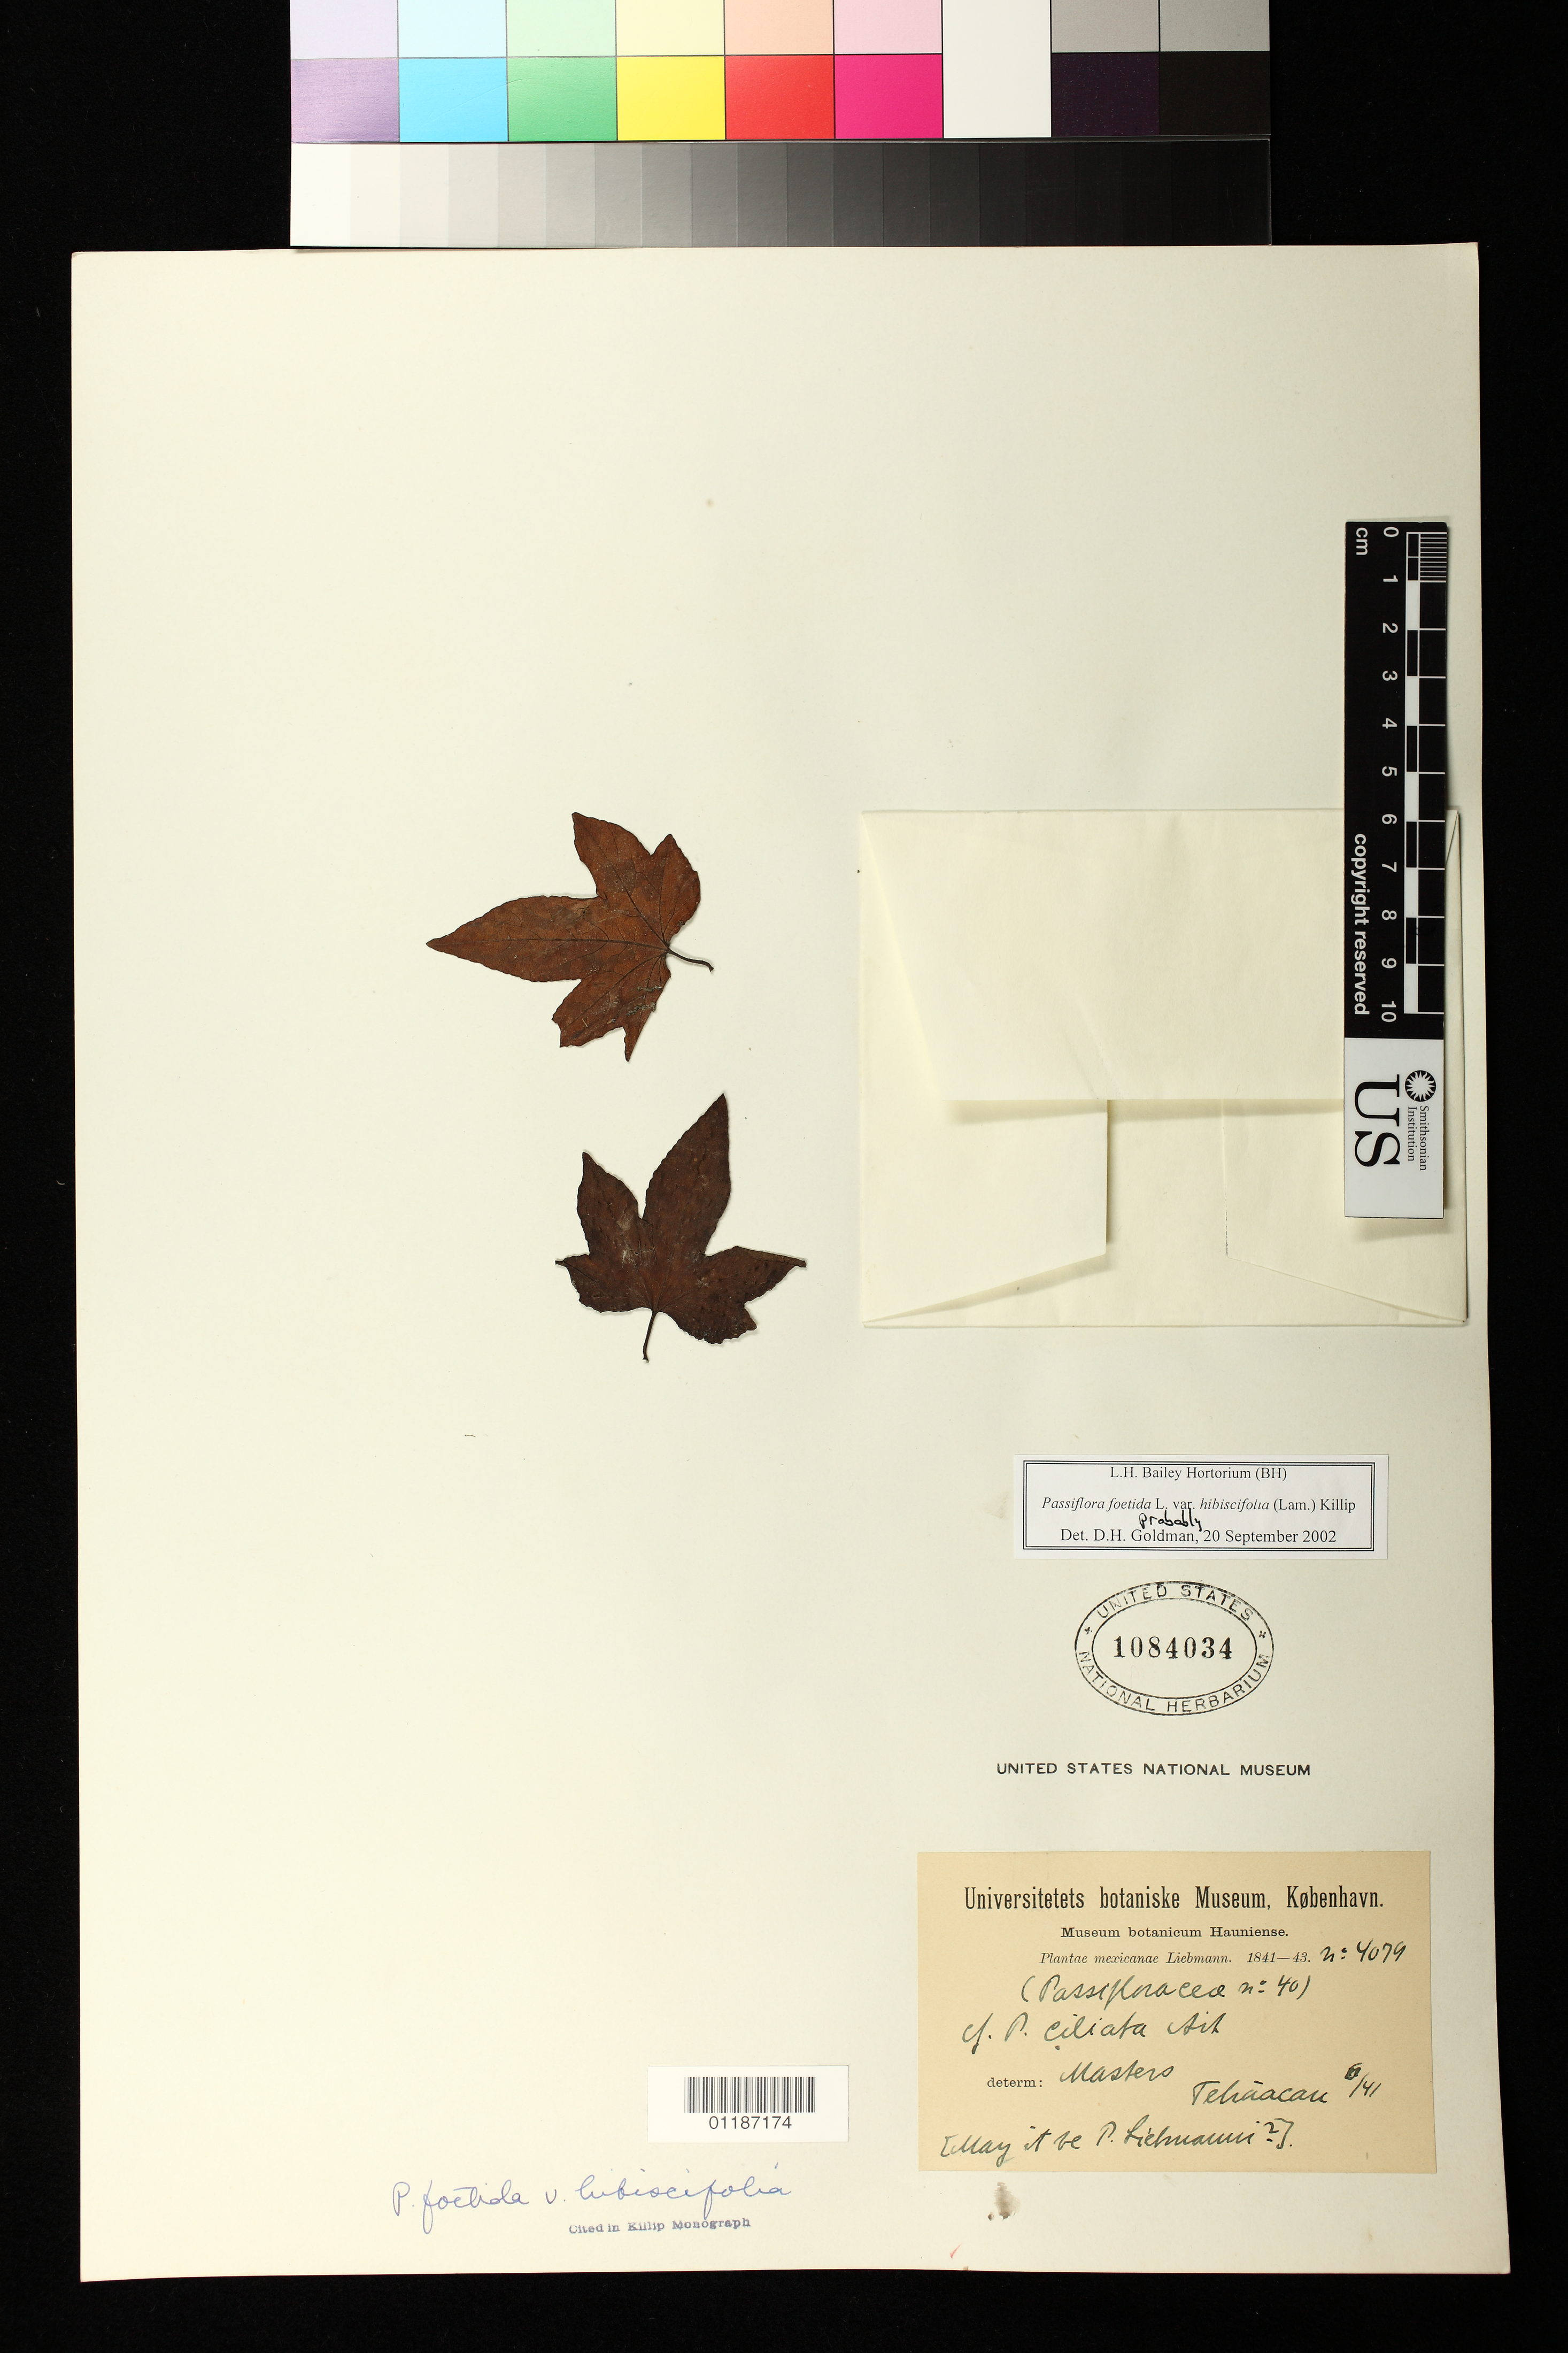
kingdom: Plantae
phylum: Tracheophyta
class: Magnoliopsida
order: Malpighiales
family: Passifloraceae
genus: Passiflora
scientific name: Passiflora foetida var. hibiscifolia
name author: L.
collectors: F. M. Liebmann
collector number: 4079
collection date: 1841-06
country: Mexico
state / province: Puebla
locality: Tehuacan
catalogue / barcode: US 1084034